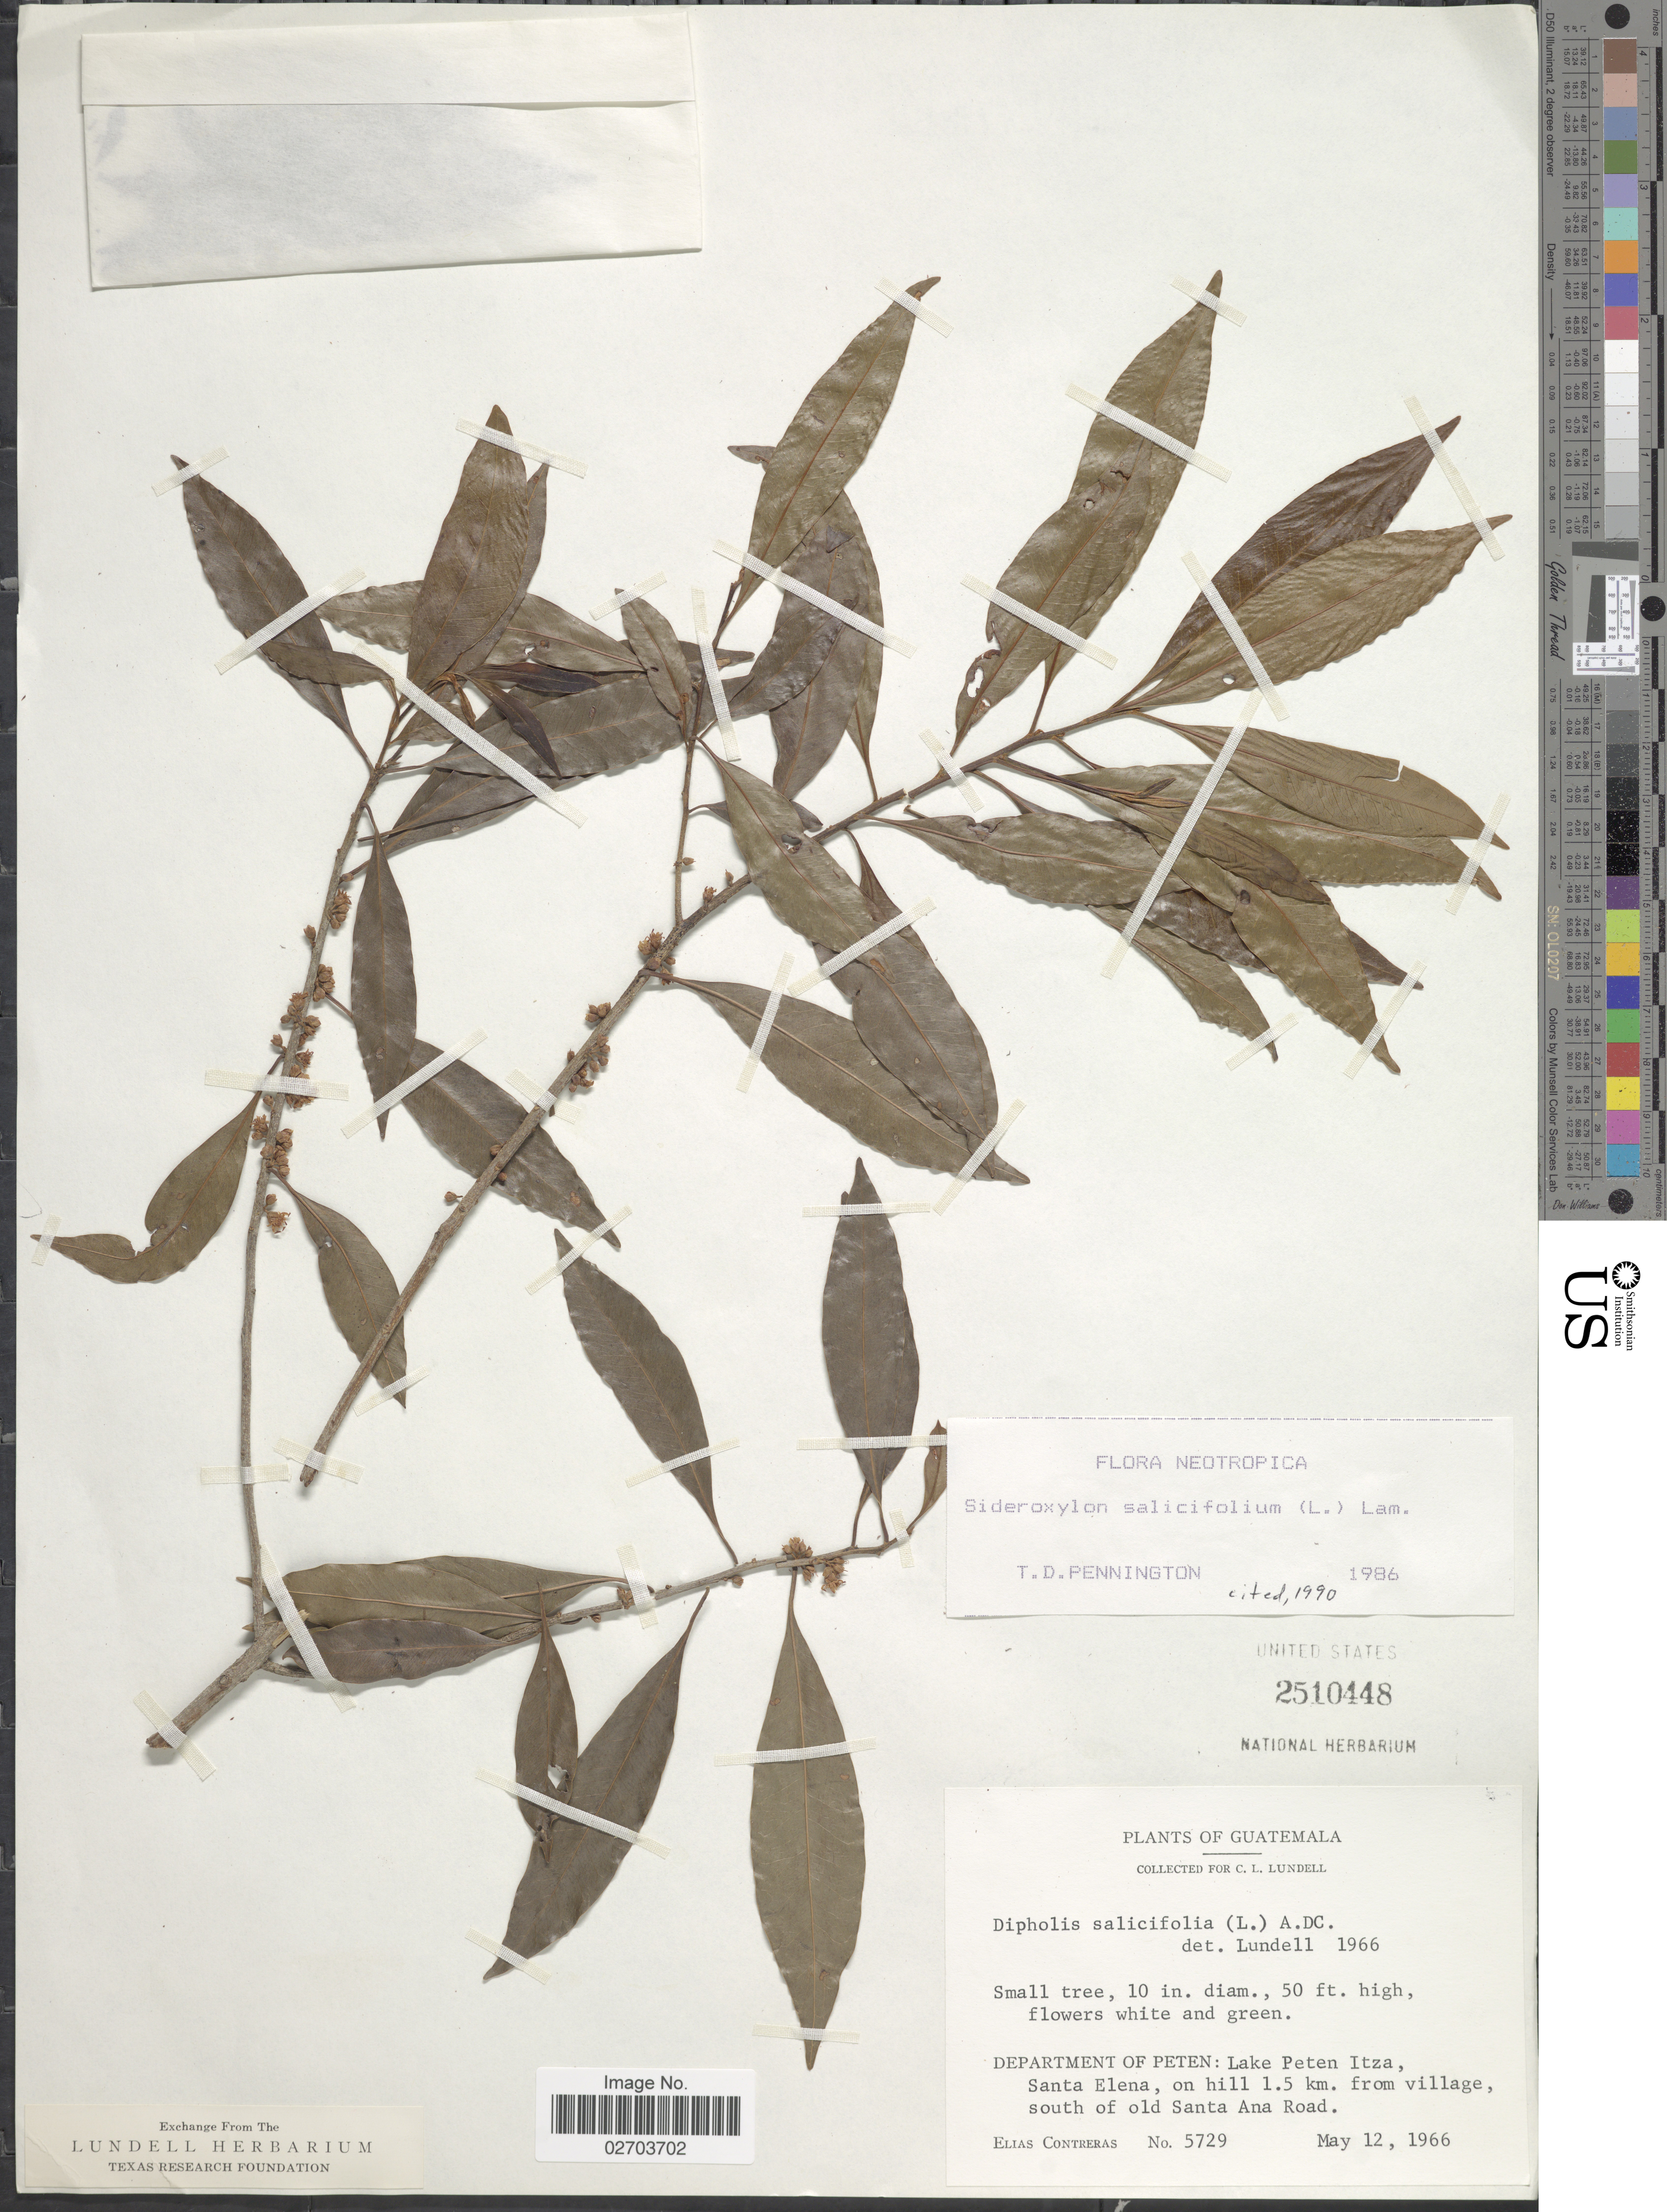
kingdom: Plantae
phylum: Tracheophyta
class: Magnoliopsida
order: Ericales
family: Sapotaceae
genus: Sideroxylon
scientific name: Sideroxylon salicifolium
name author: (L.) Lam.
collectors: E. Contreras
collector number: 5729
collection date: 1966-05-12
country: Guatemala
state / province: El Petén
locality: Lake Peten Itza, Santa Elena, on hill 1.5 km. from village, south of old Santa Ana Road.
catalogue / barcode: US 2510448